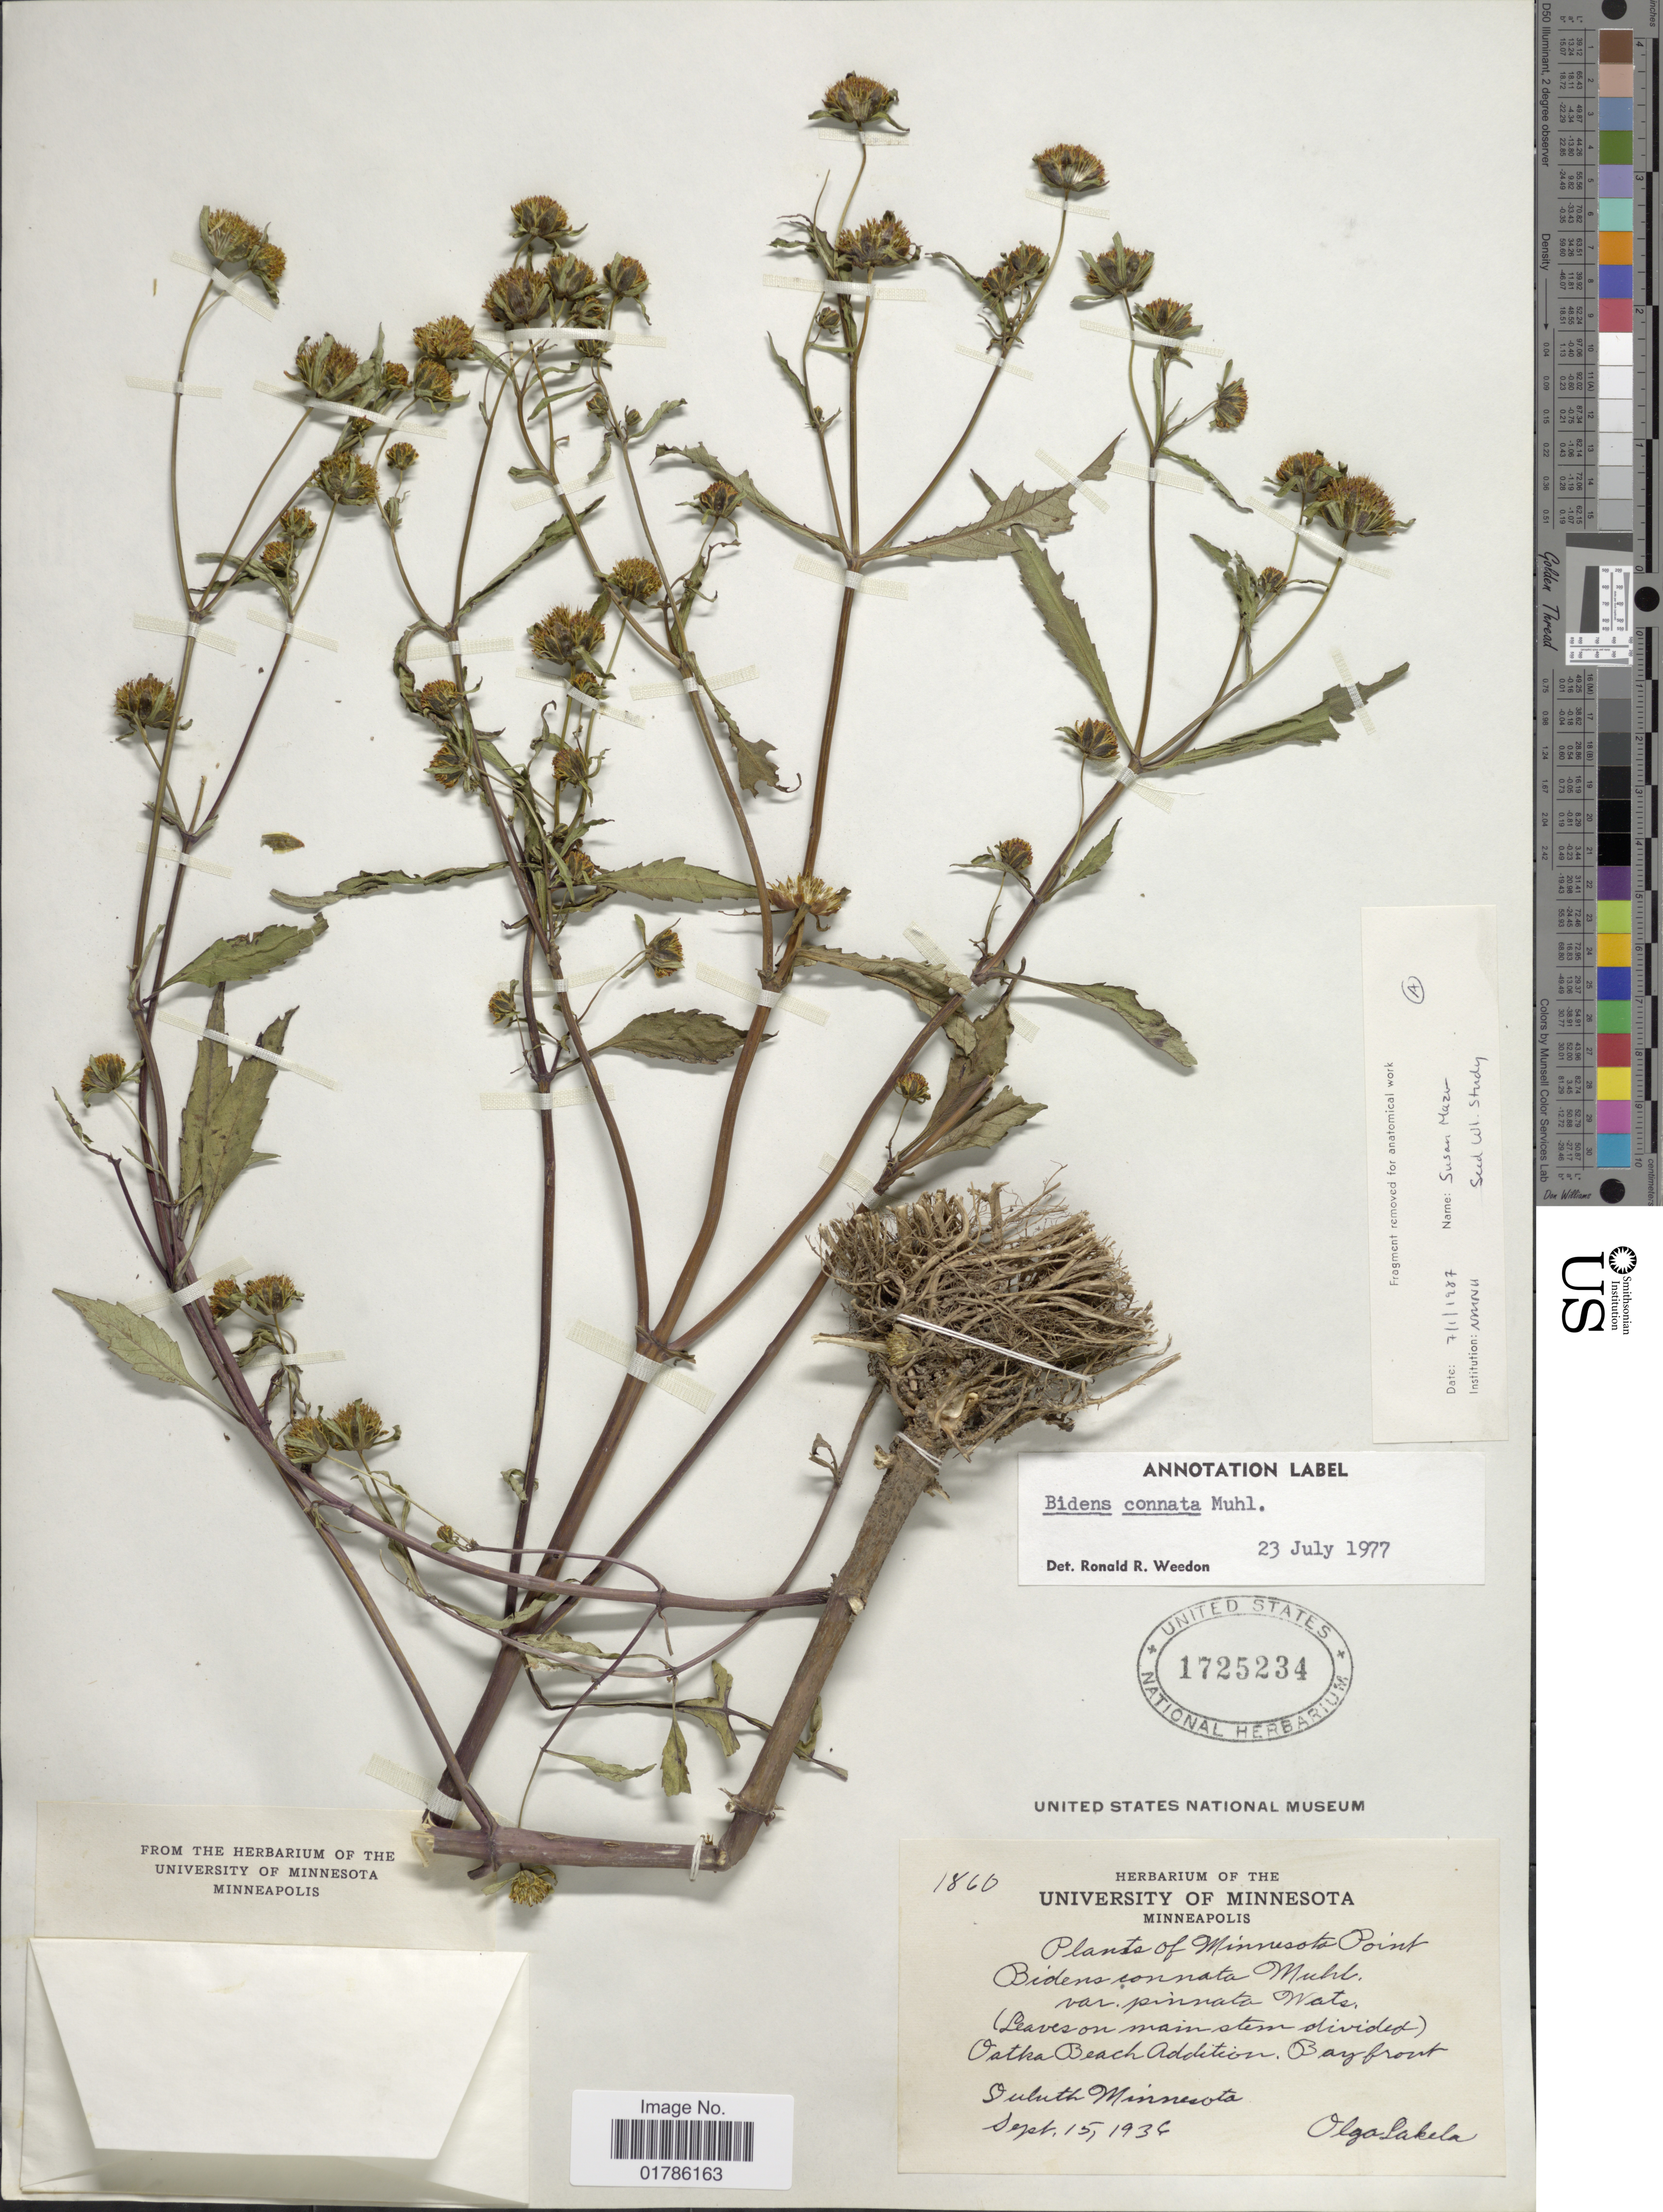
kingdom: Plantae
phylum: Tracheophyta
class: Magnoliopsida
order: Asterales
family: Asteraceae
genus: Bidens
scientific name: Bidens connata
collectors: O. K. Lakela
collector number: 1860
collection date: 1936-09-15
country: United States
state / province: Minnesota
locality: Oatha Beach Addition, Bay front Duluth Minnesota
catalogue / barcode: US 1725234